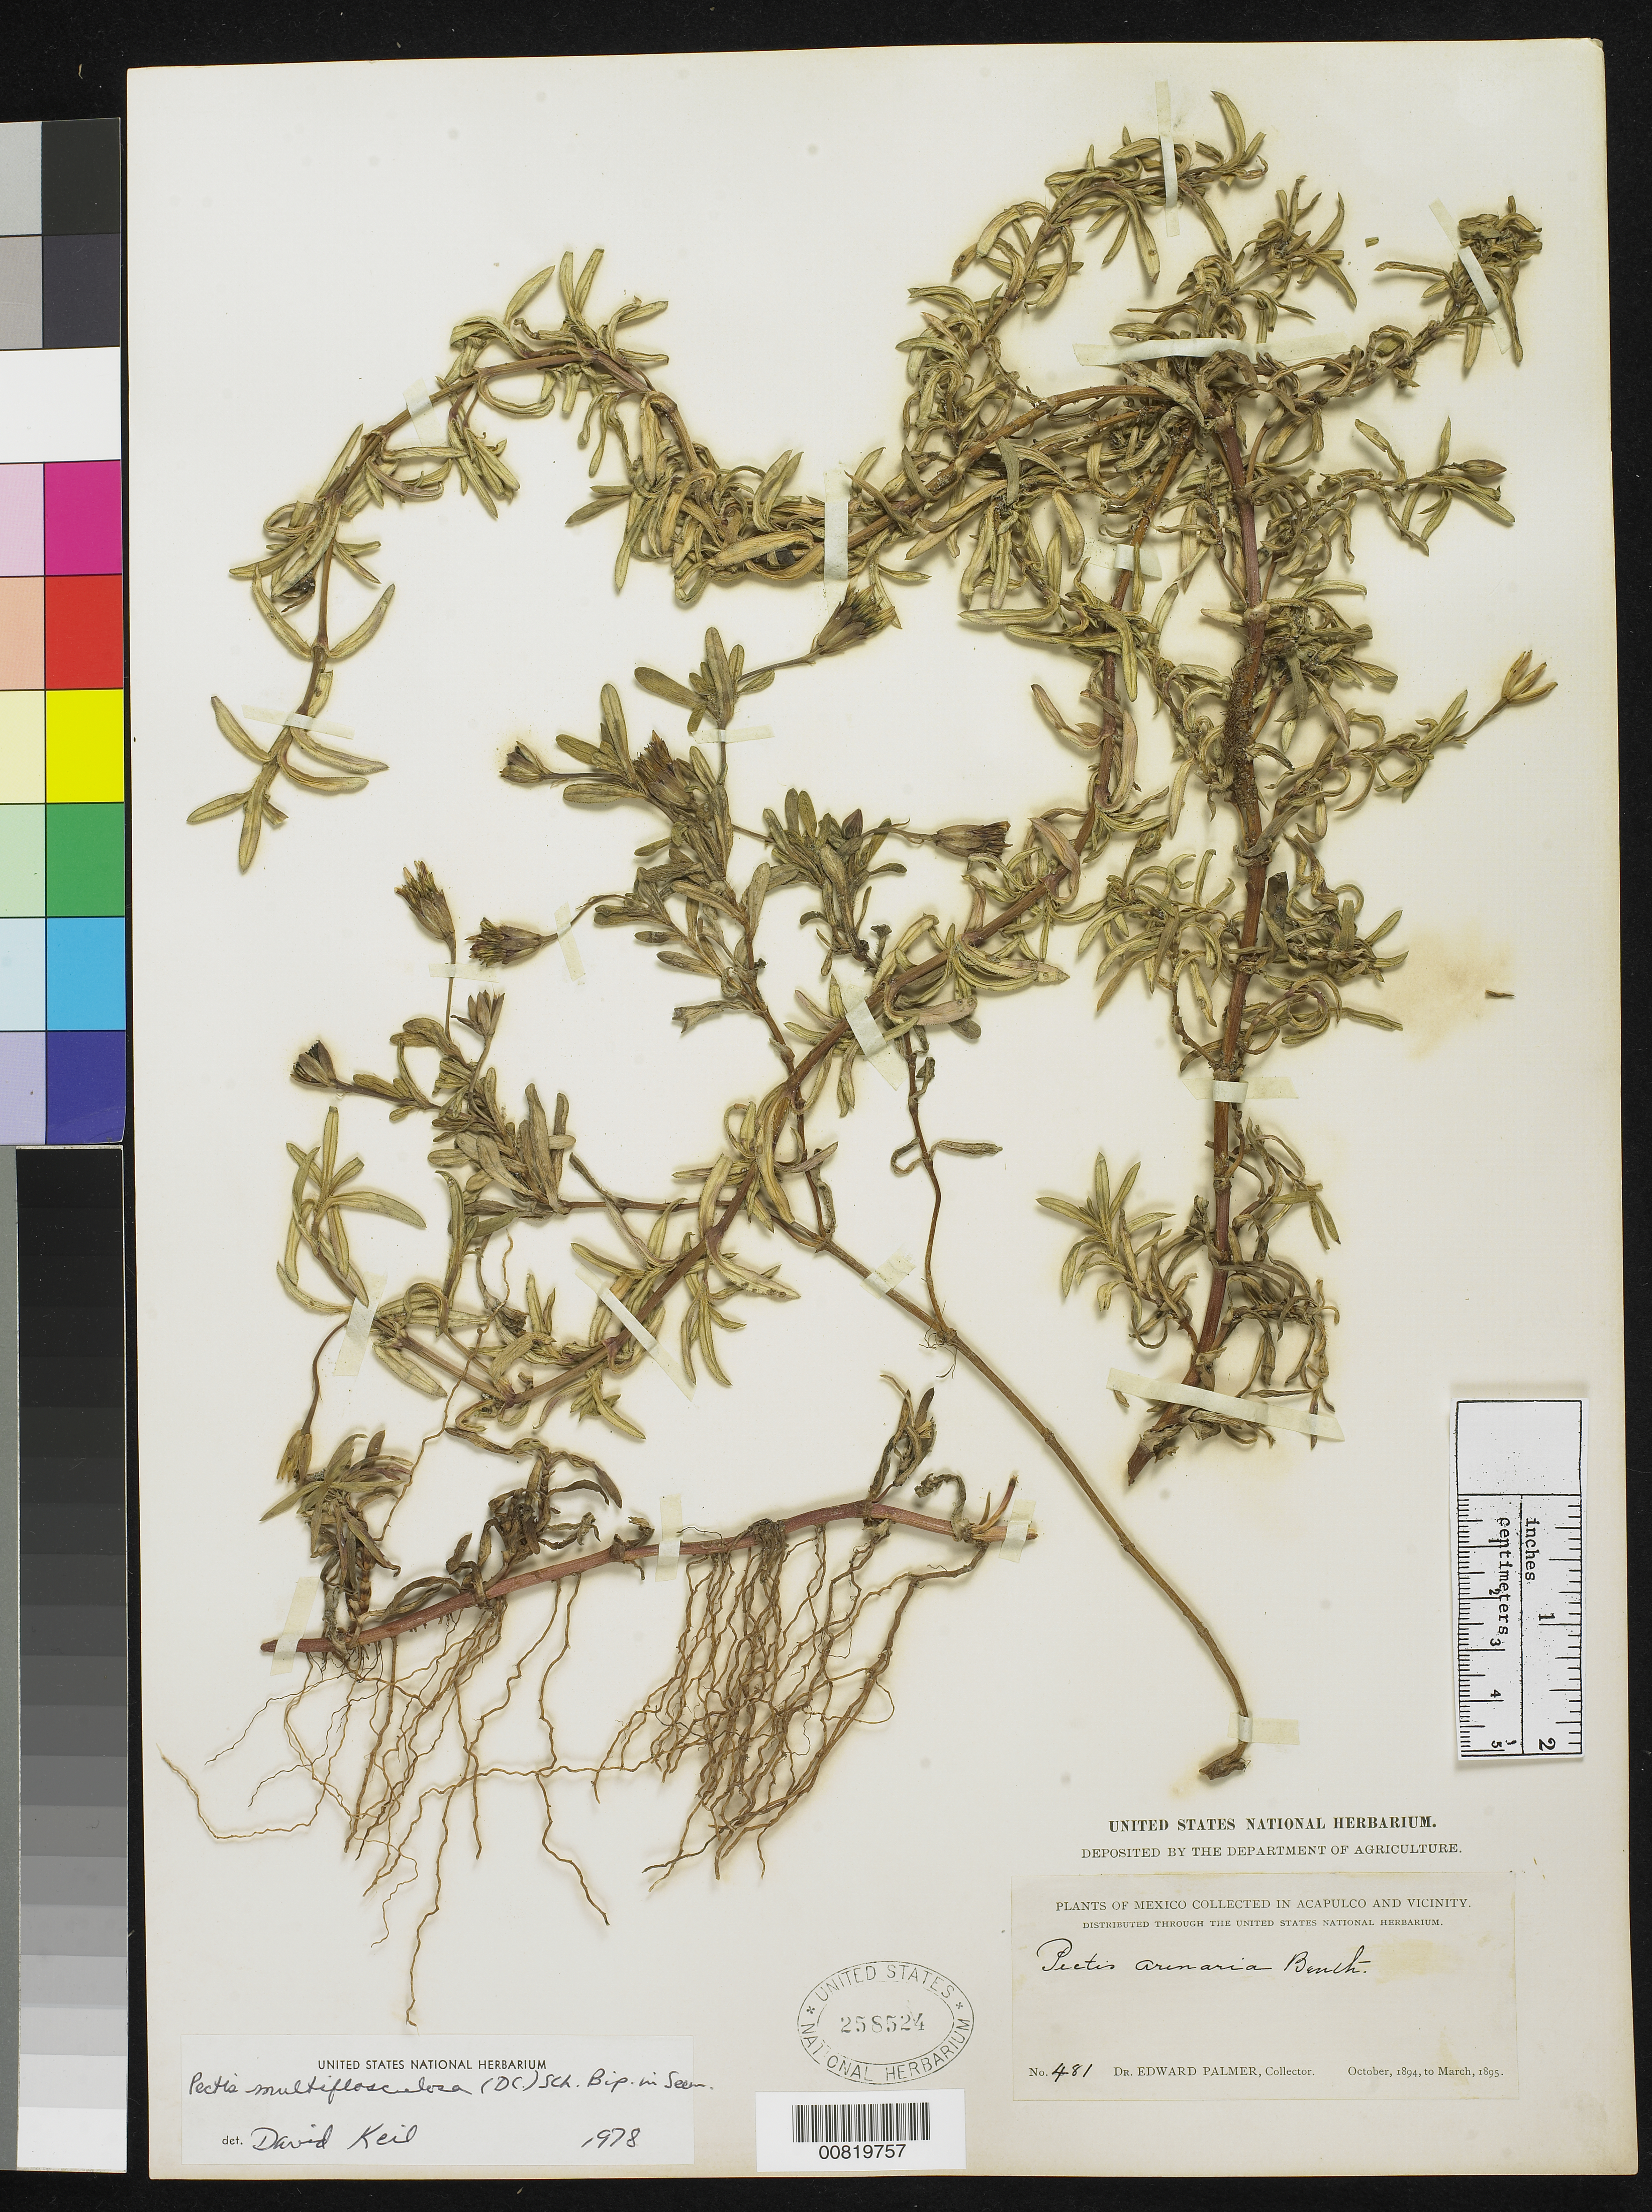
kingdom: Plantae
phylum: Tracheophyta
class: Magnoliopsida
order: Asterales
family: Asteraceae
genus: Pectis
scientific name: Pectis multiflosculosa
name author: (DC.) Sch. Bip.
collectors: E. Palmer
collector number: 481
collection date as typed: Oct 1894 to -- Mar 1895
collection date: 1894-10/1895-03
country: Mexico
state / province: Guerrero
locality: Acapulco, Guerrero and vicinity.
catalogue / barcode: US 258524